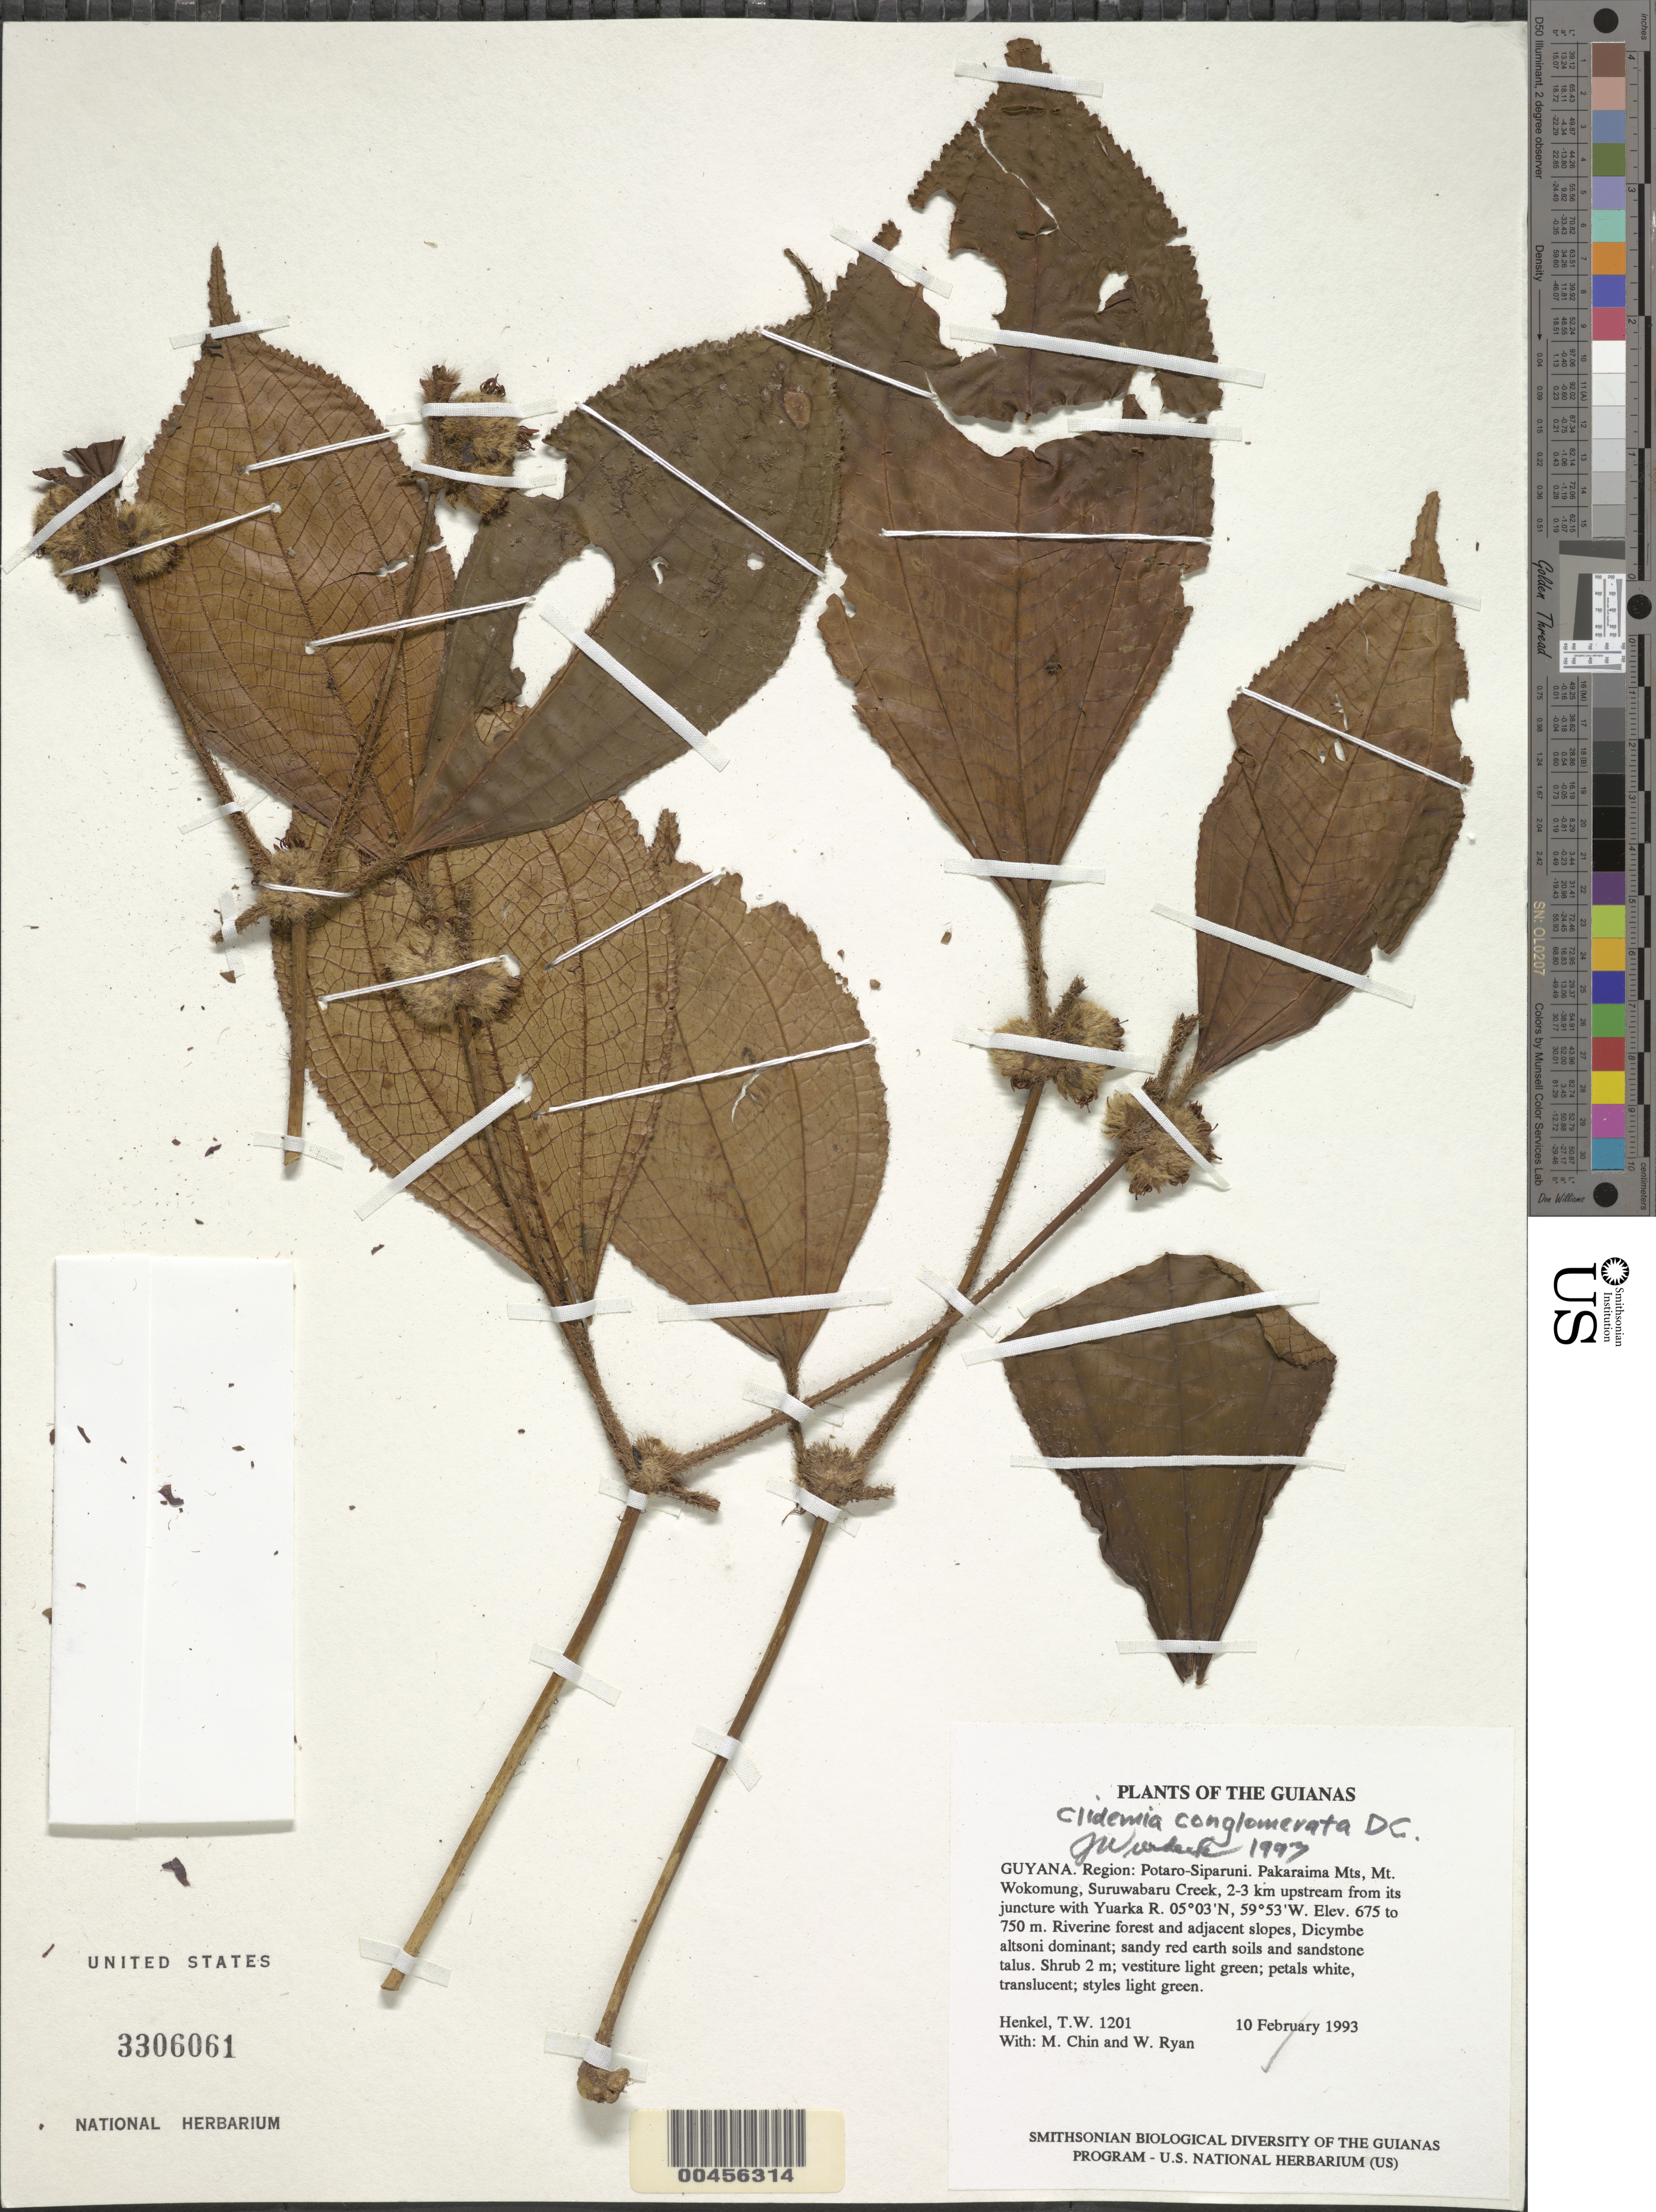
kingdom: Plantae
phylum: Tracheophyta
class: Magnoliopsida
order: Myrtales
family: Melastomataceae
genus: Clidemia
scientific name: Clidemia conglomerata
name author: DC.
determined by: Wurdack, John J., (US), US (UNITED STATES)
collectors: T. Henkel, M. Chin & W. Ryan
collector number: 1201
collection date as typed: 10 February 1993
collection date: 1993-02-10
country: Guyana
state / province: Potaro-Siparuni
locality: Pakaraima Mts, Mt. Wokomung, Suruwabaru Creek, 2-3 km upstream from juncture with Yuarka R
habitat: Riverine forest and adjacent slopes, Dicymbe altsoni dominant; sandy red earth soils and sandstone talus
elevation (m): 675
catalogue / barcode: US 3306061